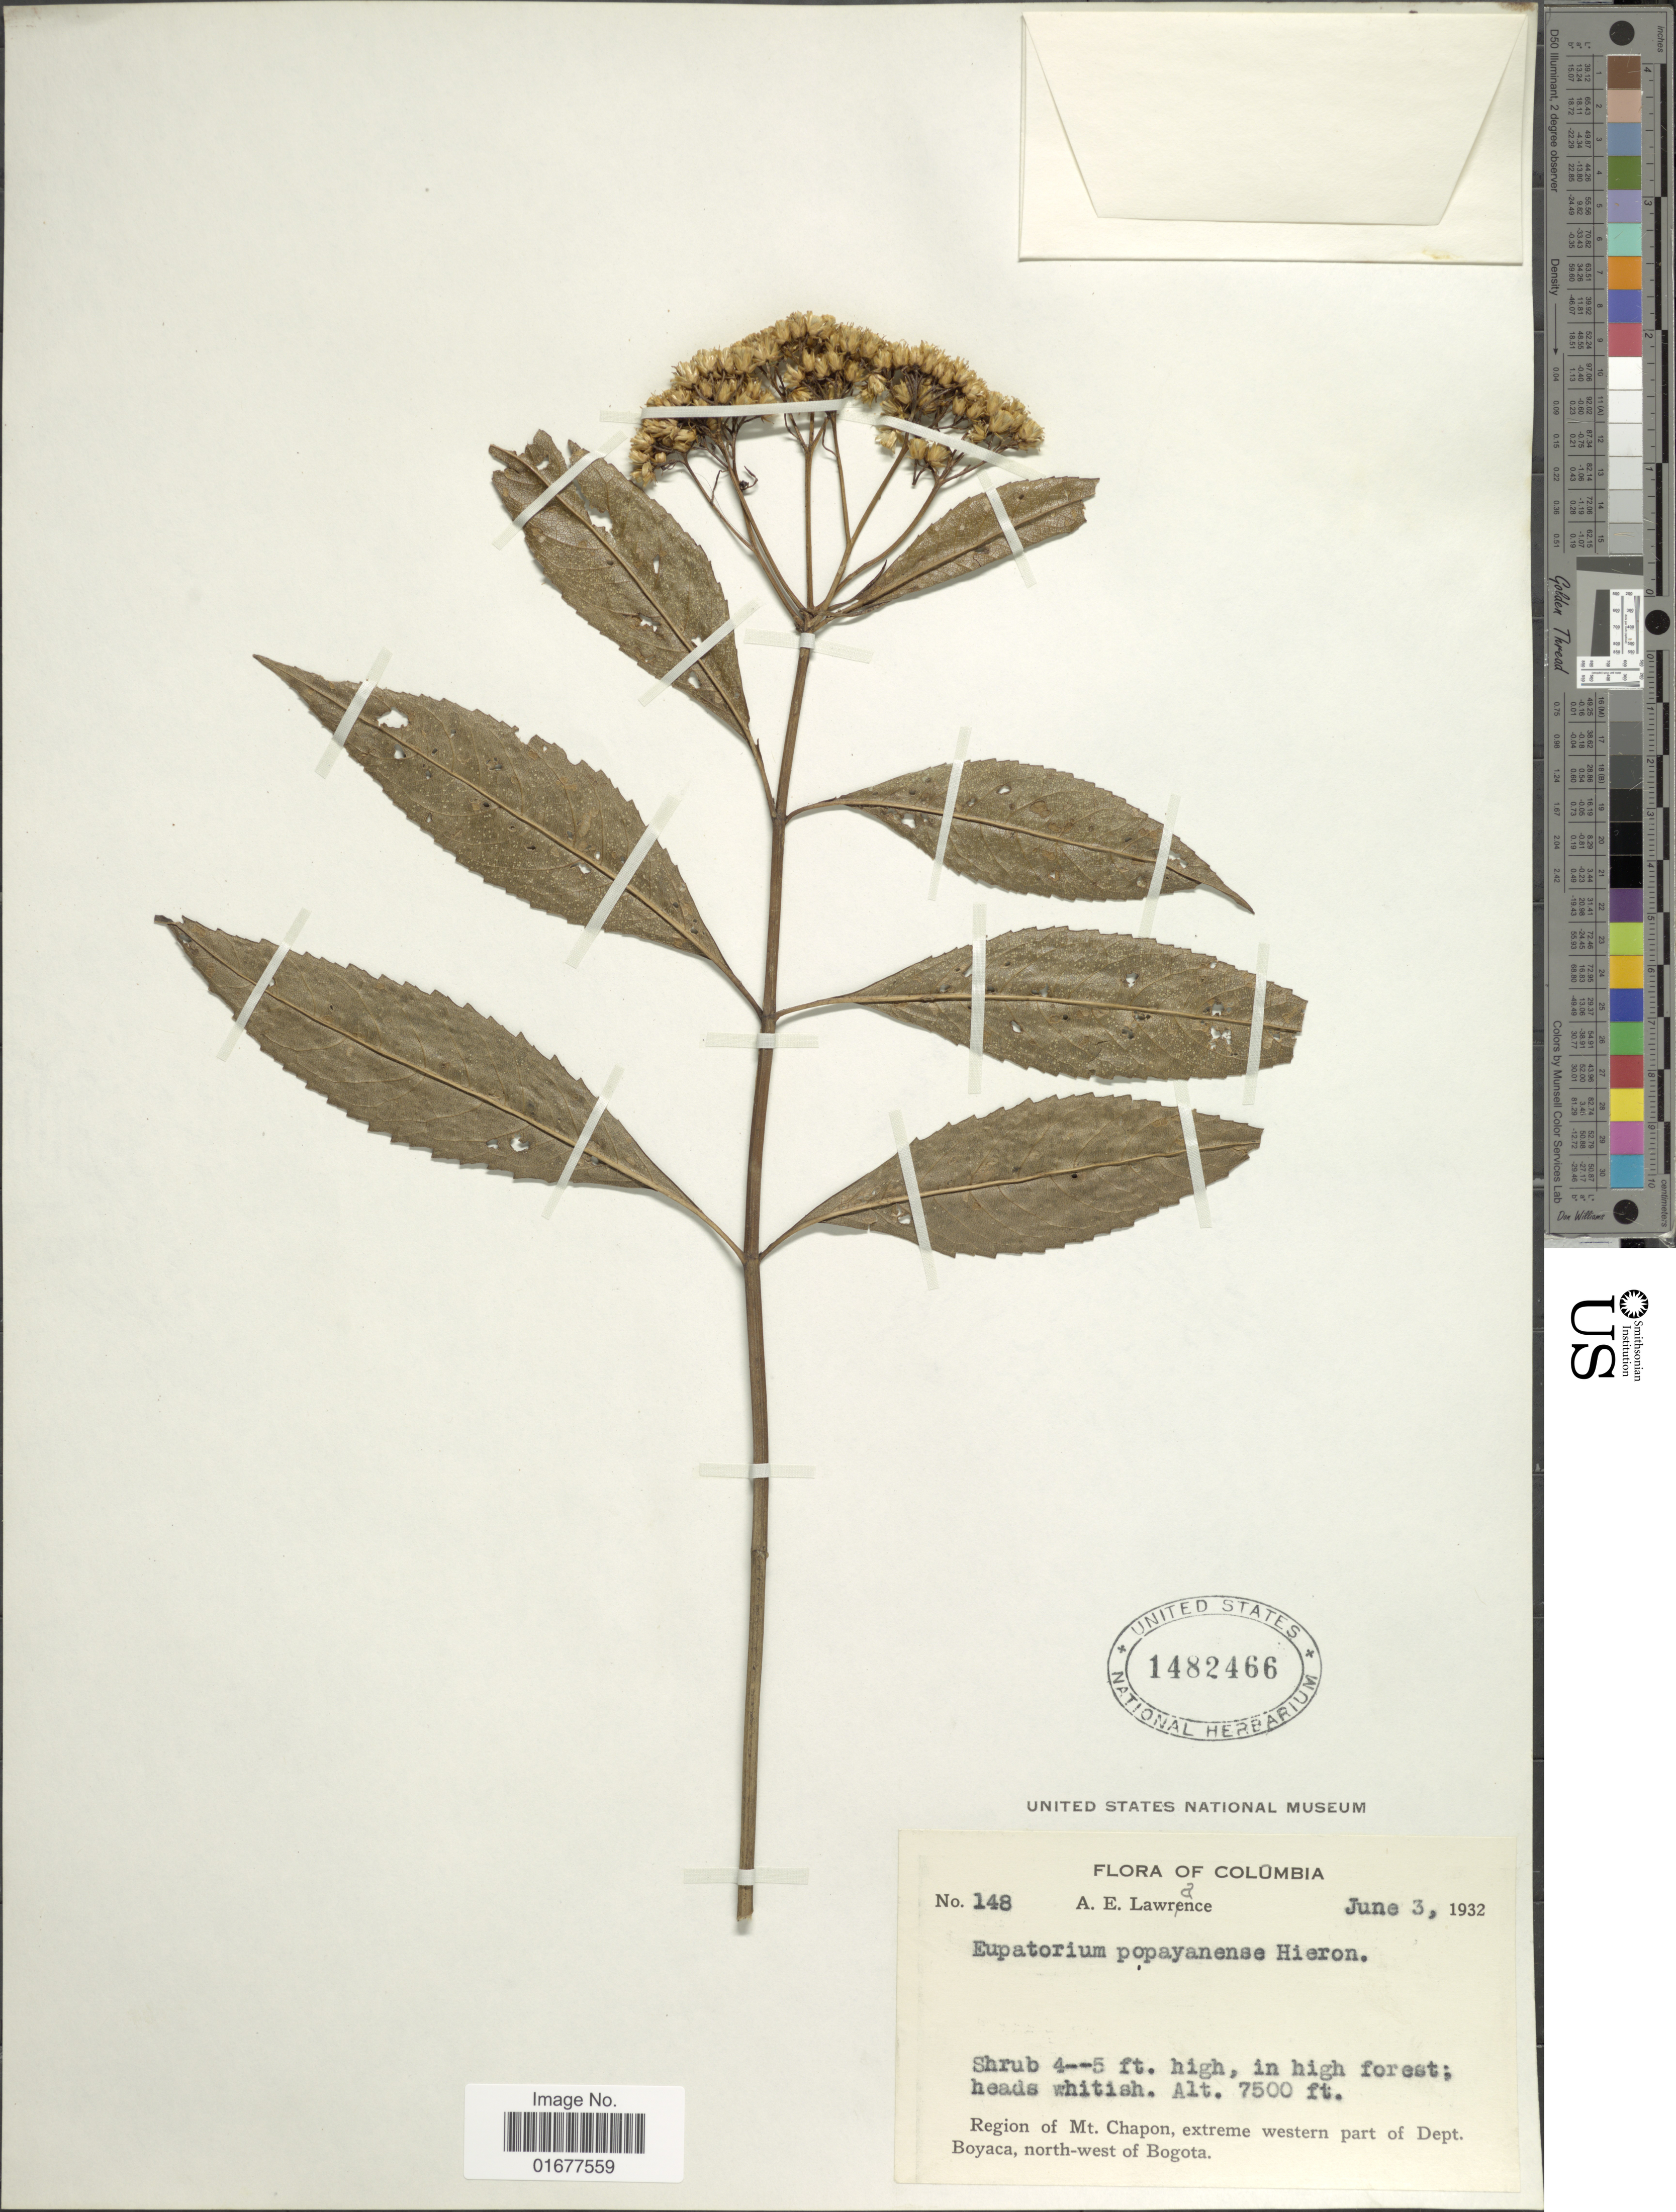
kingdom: Plantae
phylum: Tracheophyta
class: Magnoliopsida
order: Asterales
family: Asteraceae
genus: Ageratina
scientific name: Ageratina popayanensis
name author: (H. Rob.) R.M. King & H. Rob.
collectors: A. Lawrance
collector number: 148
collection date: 1932-06-03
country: Colombia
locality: Region of Mt. Chapon, extreme western part of Dept. Boyaca, north-west of Bogota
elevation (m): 2286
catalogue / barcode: US 1482466